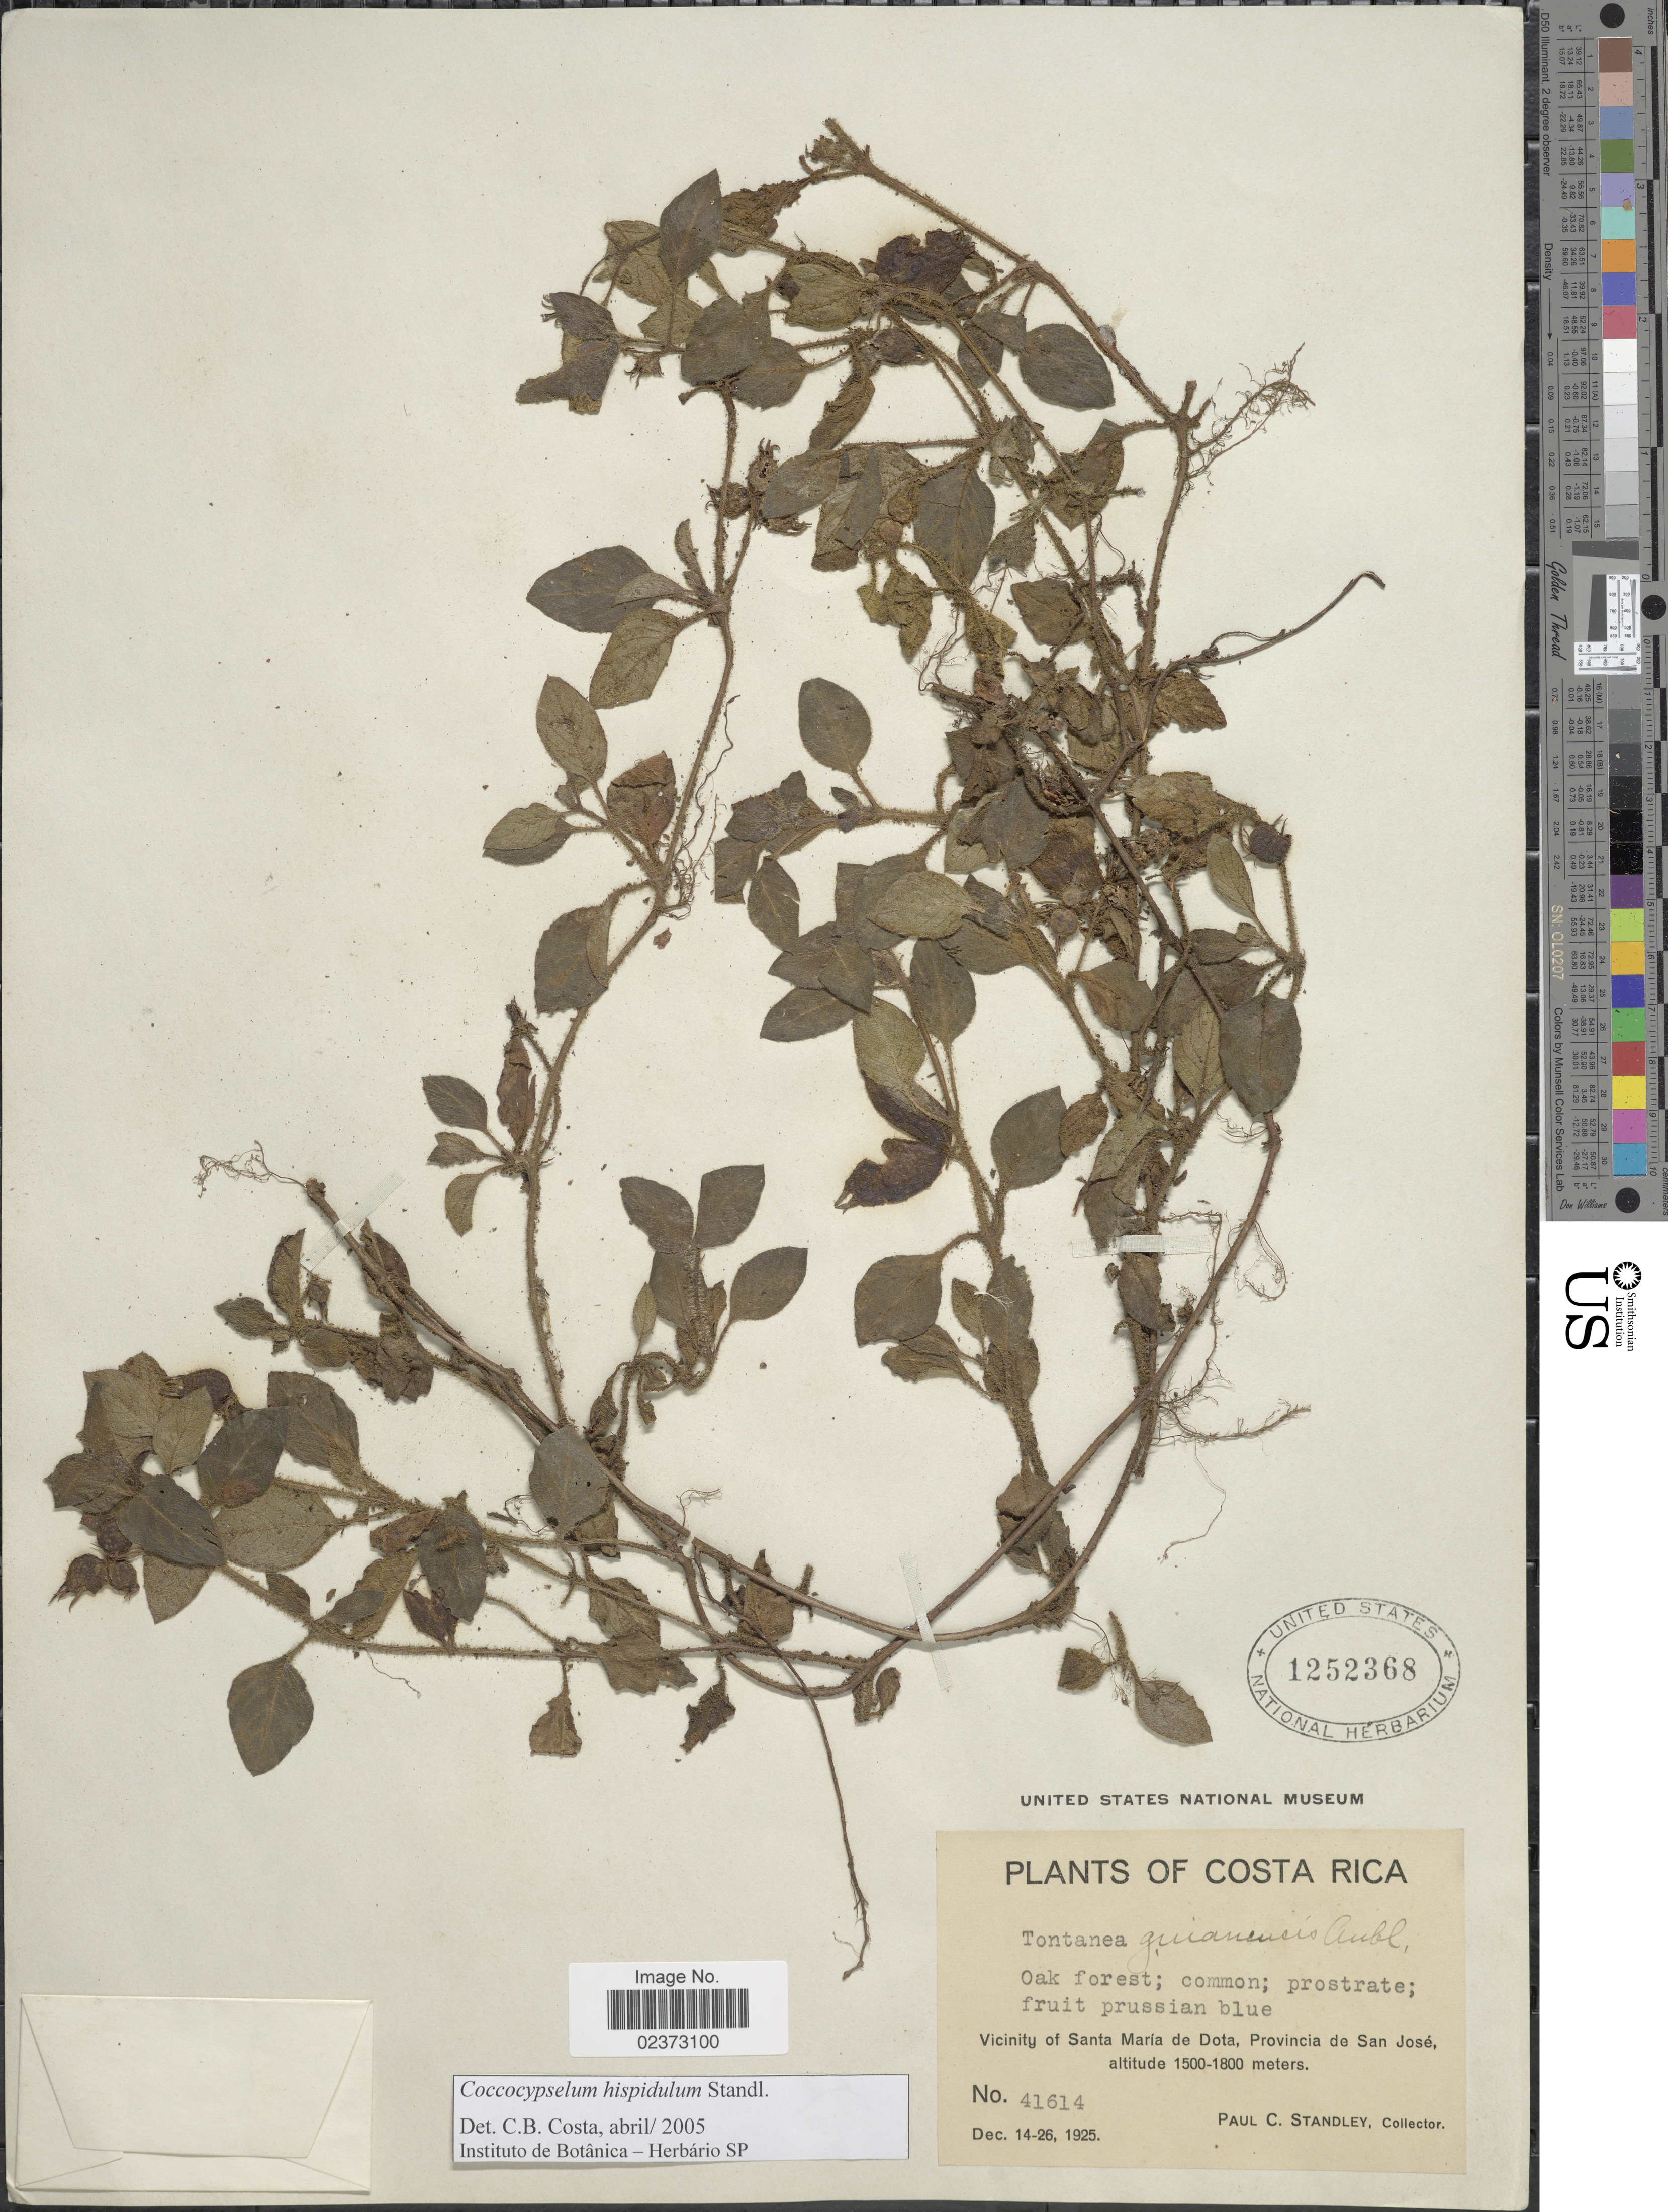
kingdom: Plantae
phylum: Tracheophyta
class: Magnoliopsida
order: Gentianales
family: Rubiaceae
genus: Coccocypselum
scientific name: Coccocypselum hispidulum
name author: (Standl.) Standl.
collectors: P. C. Standley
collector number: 41614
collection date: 1925-12-14/1925-12-26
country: Costa Rica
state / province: San José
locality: Vicinity of Santa Maria de Dota, Provincia de San Jose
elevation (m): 1500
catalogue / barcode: US 1252368